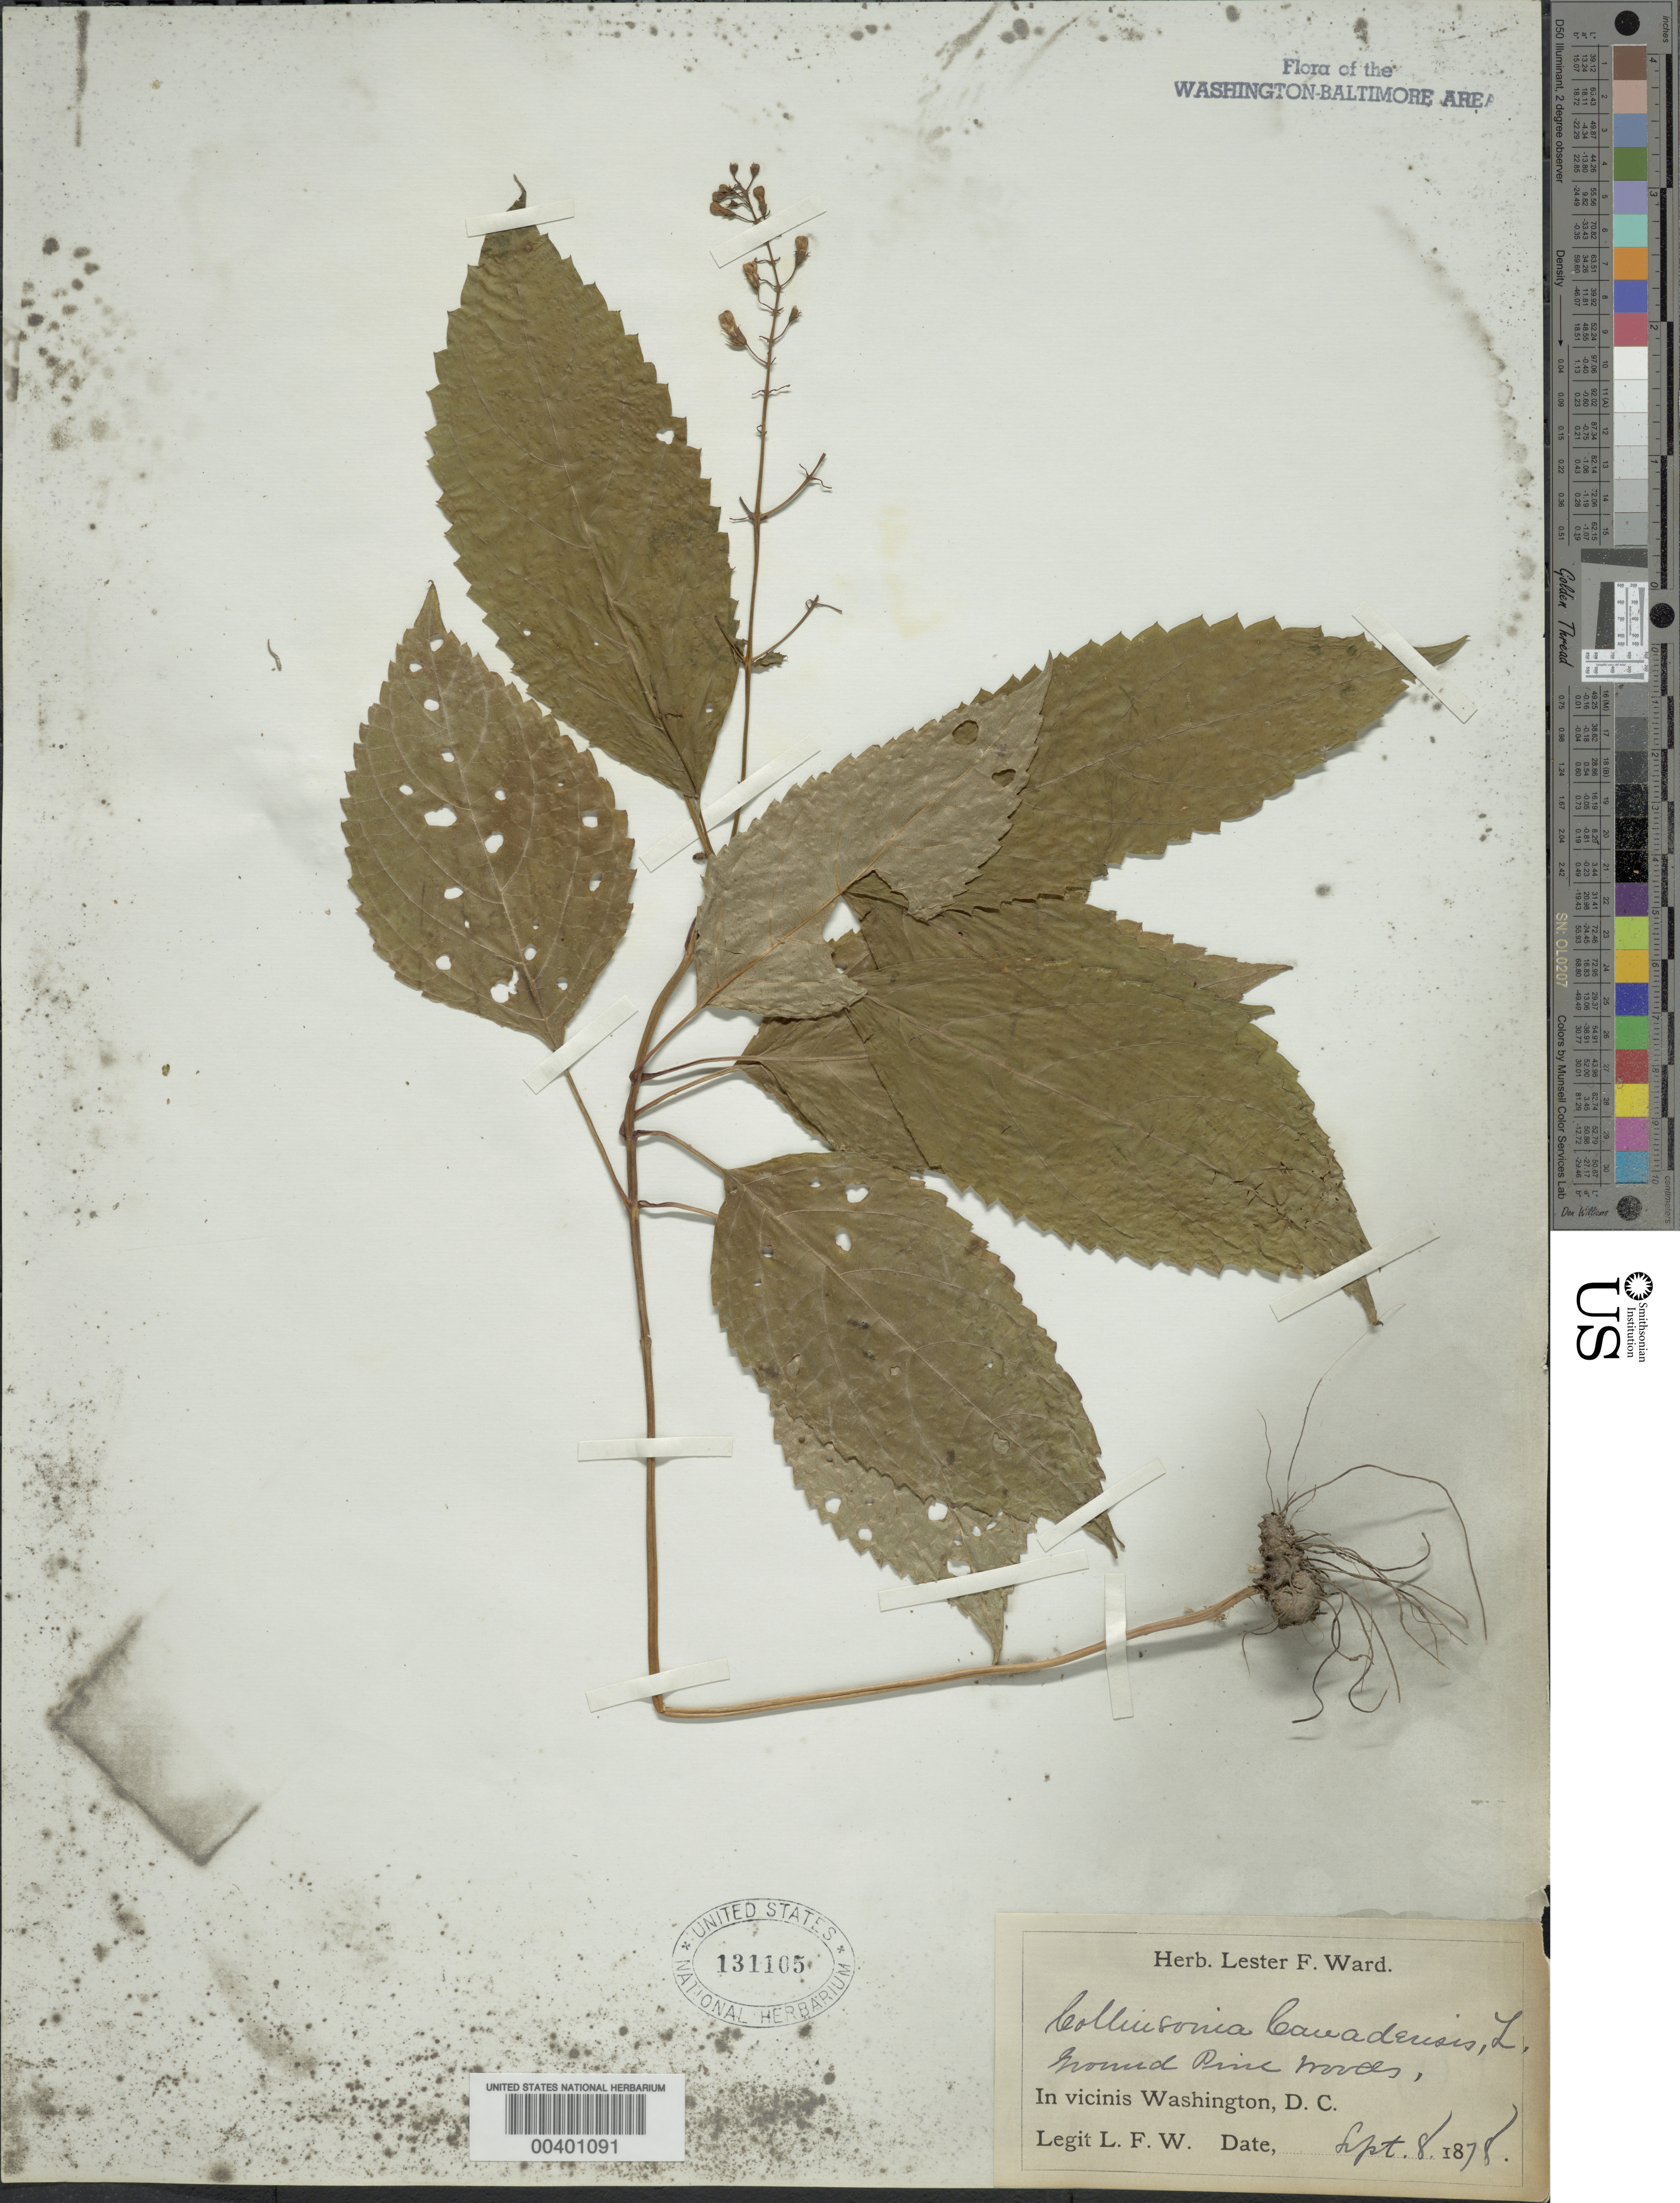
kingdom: Plantae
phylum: Tracheophyta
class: Magnoliopsida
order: Lamiales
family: Lamiaceae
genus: Collinsonia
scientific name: Collinsonia canadensis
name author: L.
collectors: L. F. Ward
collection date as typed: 08 Sep 1878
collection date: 1878-09-08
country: United States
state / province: District of Columbia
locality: Washington DC area Rock Creek Park and vicinity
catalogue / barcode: US 131105